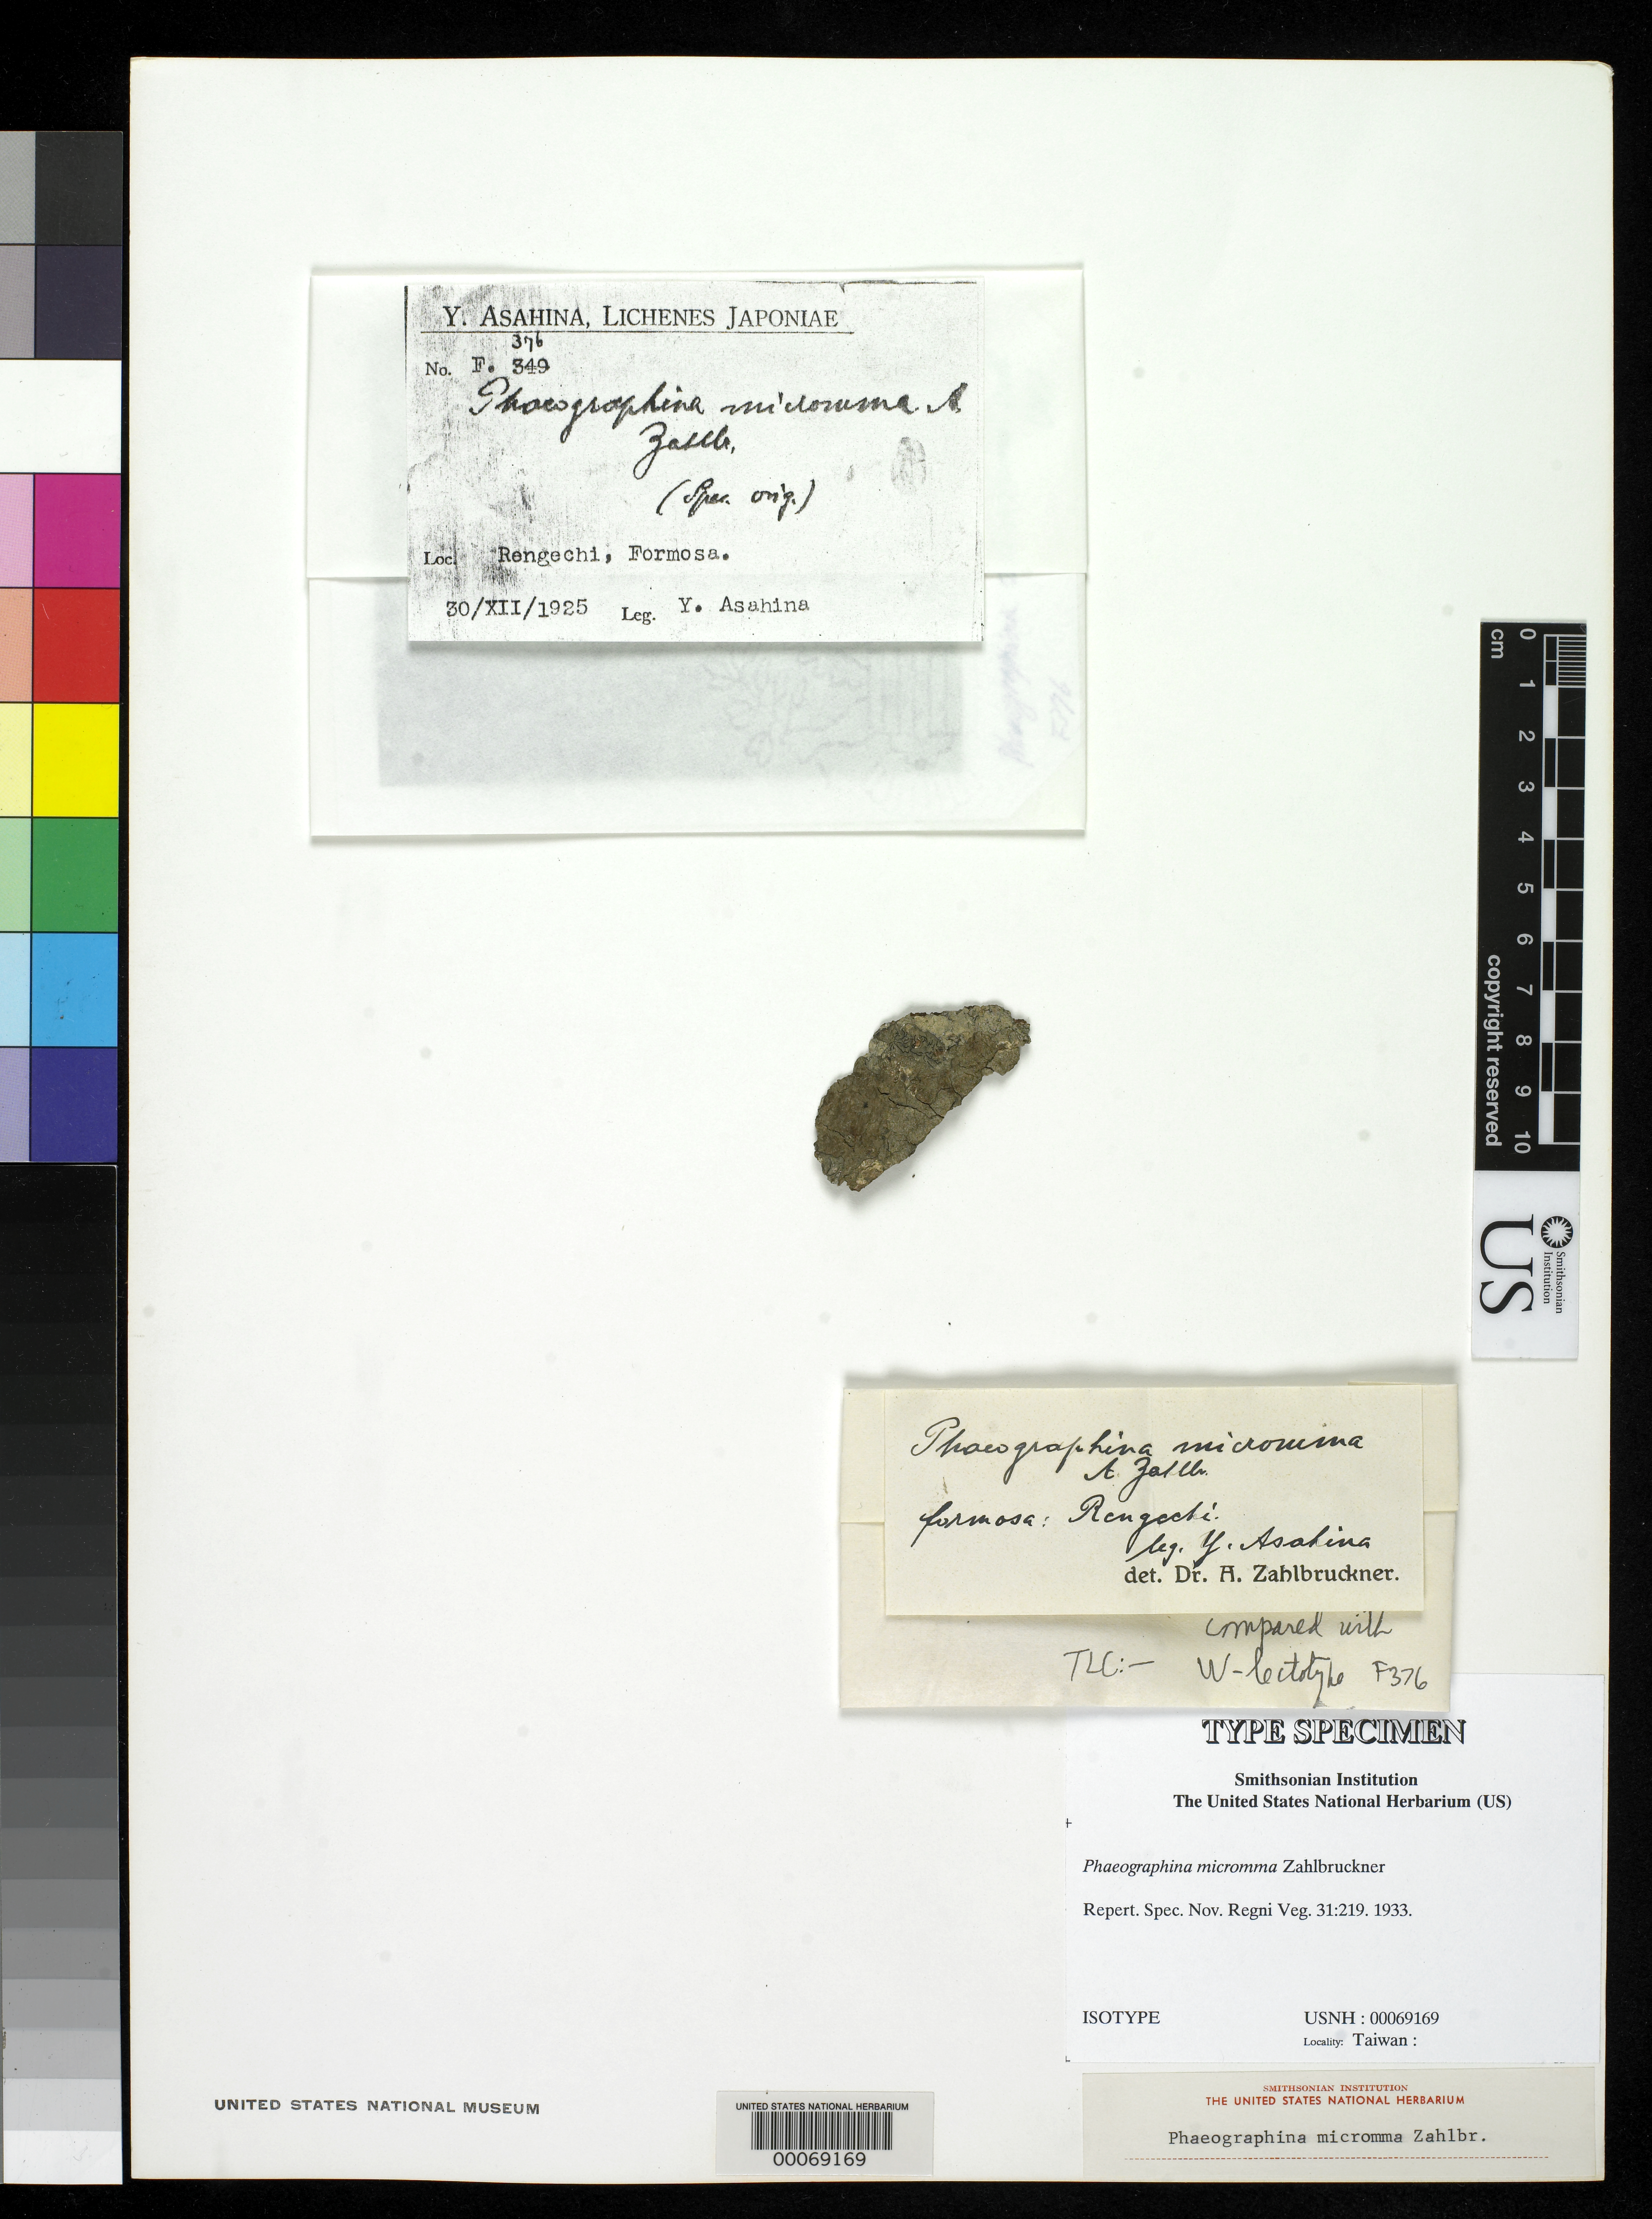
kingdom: Fungi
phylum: Ascomycota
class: Lecanoromycetes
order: Ostropales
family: Graphidaceae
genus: Phaeographina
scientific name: Phaeographina micromma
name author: Zahlbr.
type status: Isotype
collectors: Y. Asahina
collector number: F376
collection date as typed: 30 Dec 1925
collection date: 1925-12-30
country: Taiwan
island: Taiwan [Formosa]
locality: Rengechi.